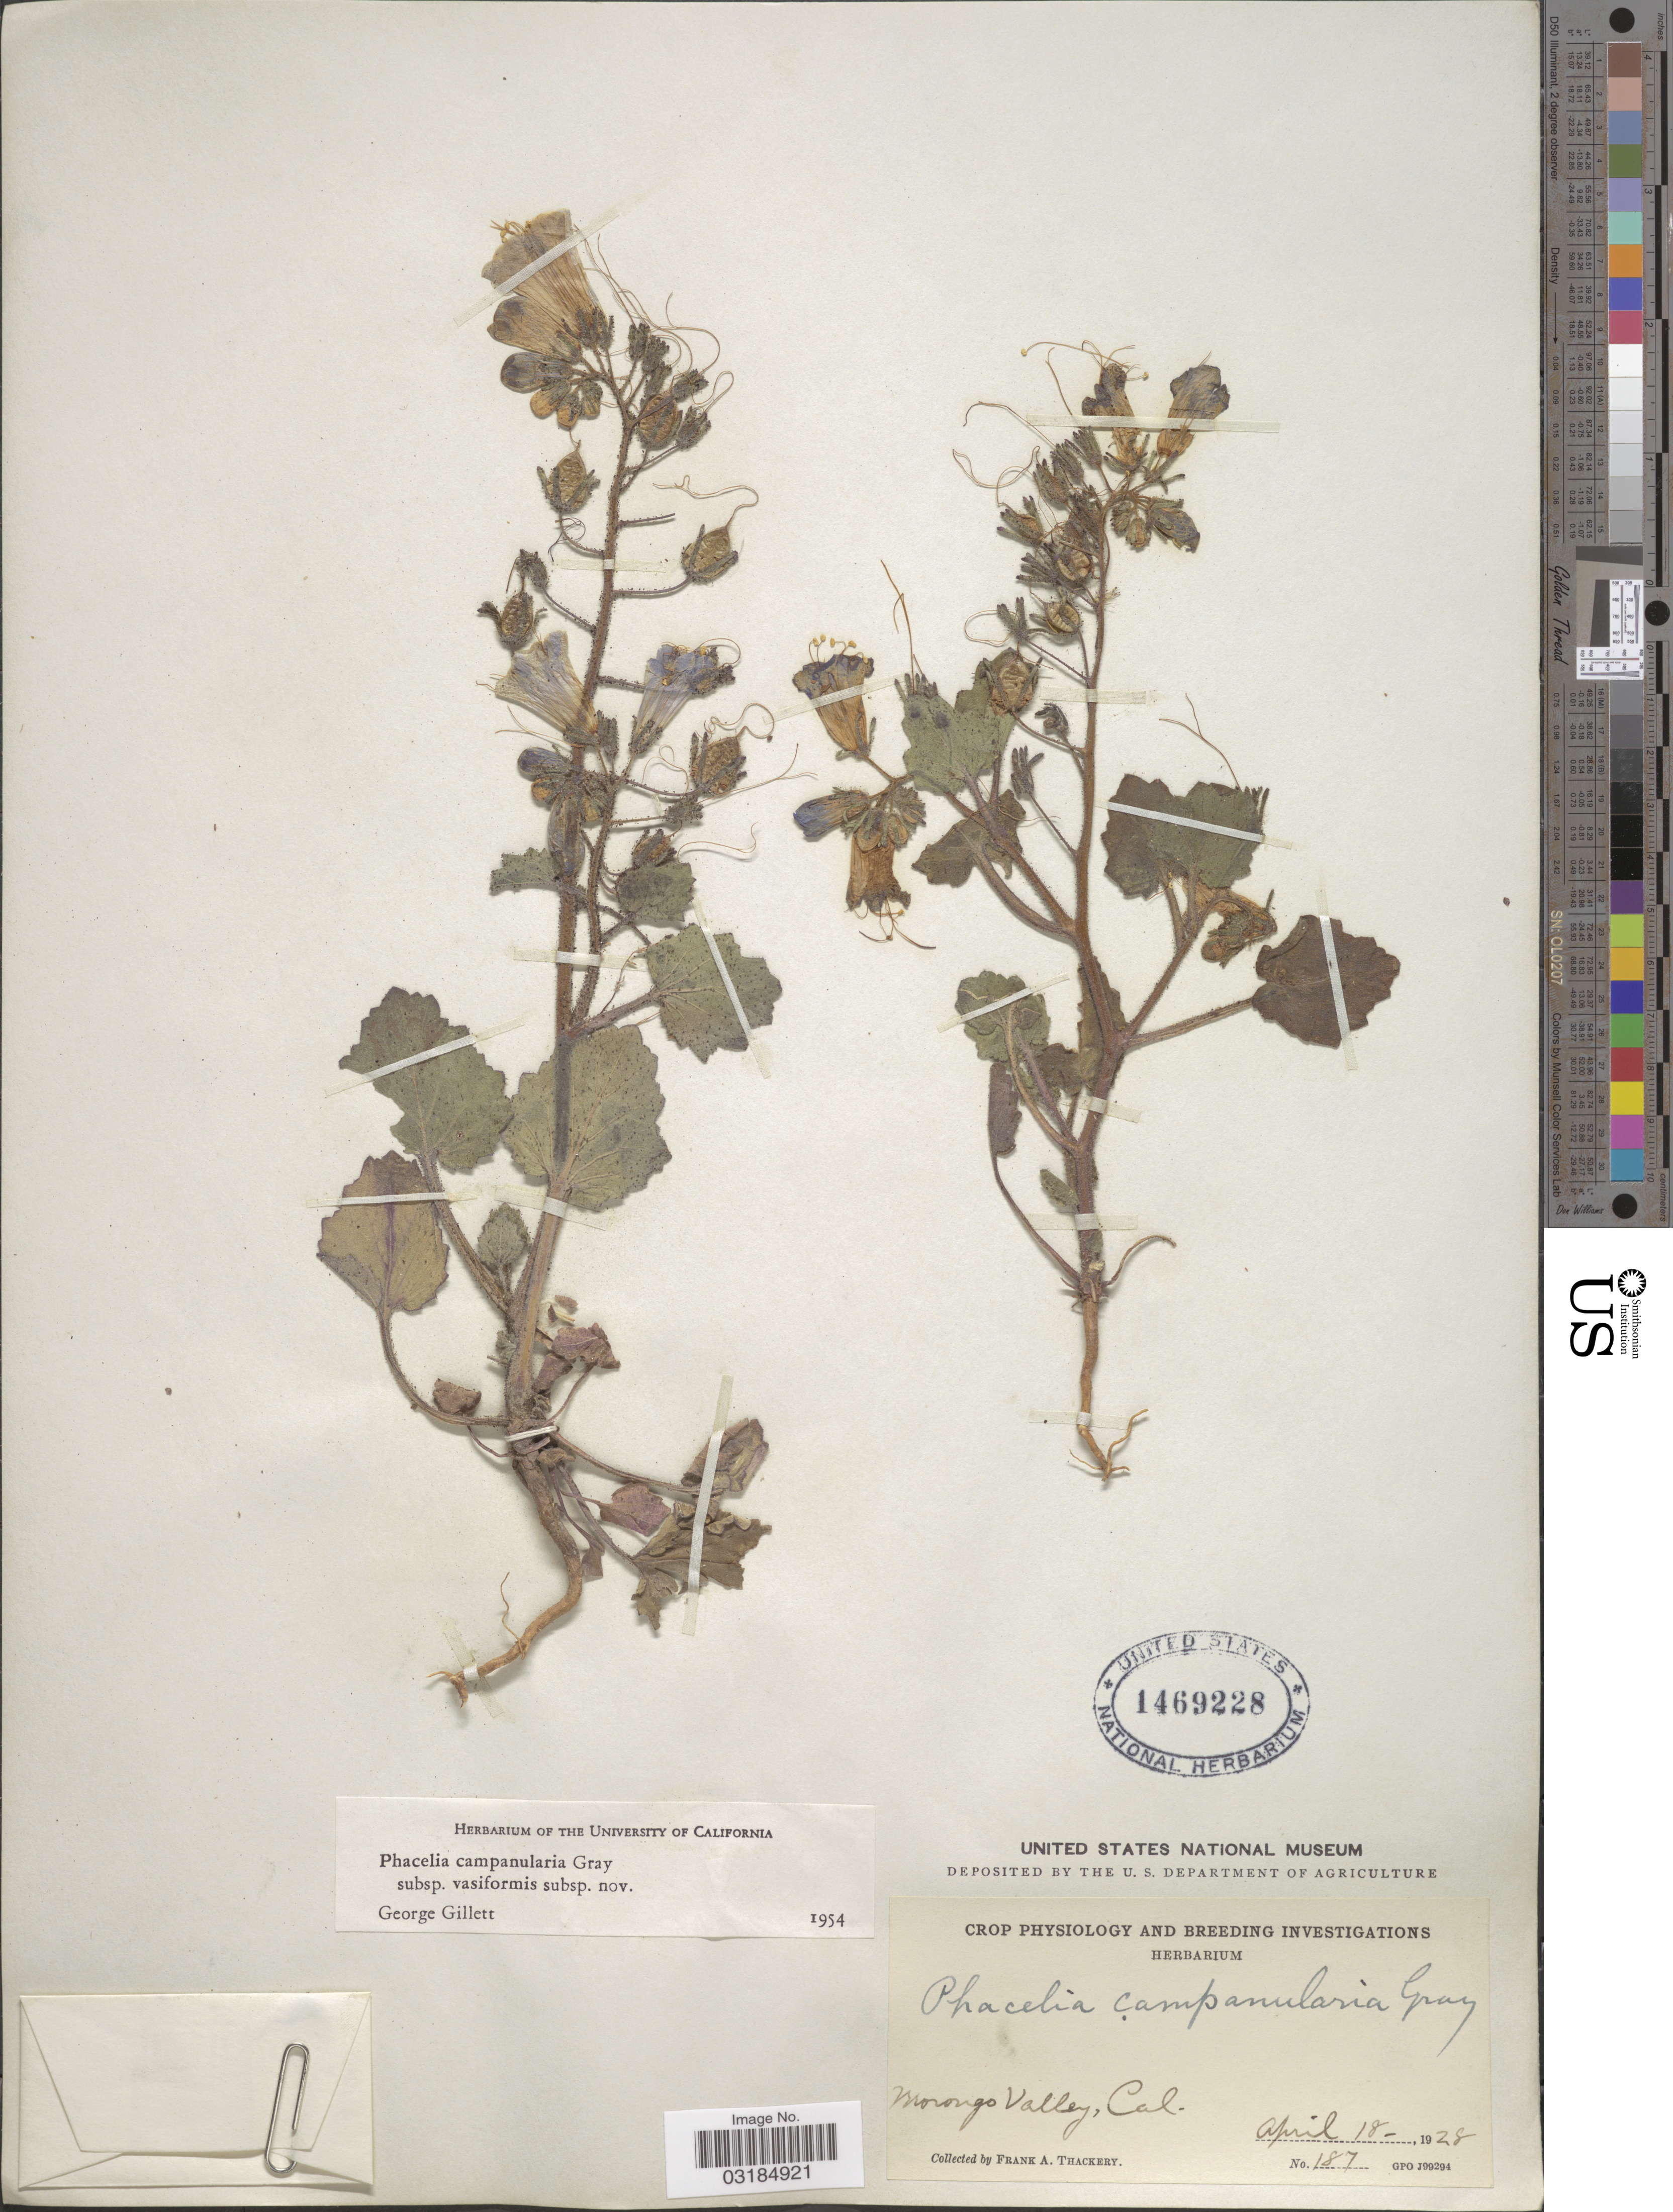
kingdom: Plantae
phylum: Tracheophyta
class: Magnoliopsida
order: Boraginales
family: Hydrophyllaceae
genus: Phacelia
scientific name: Phacelia campanularia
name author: A. Gray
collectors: F. Thackery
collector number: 187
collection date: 1928-04-18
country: United States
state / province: California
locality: Morongo Valley.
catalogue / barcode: US 1469228